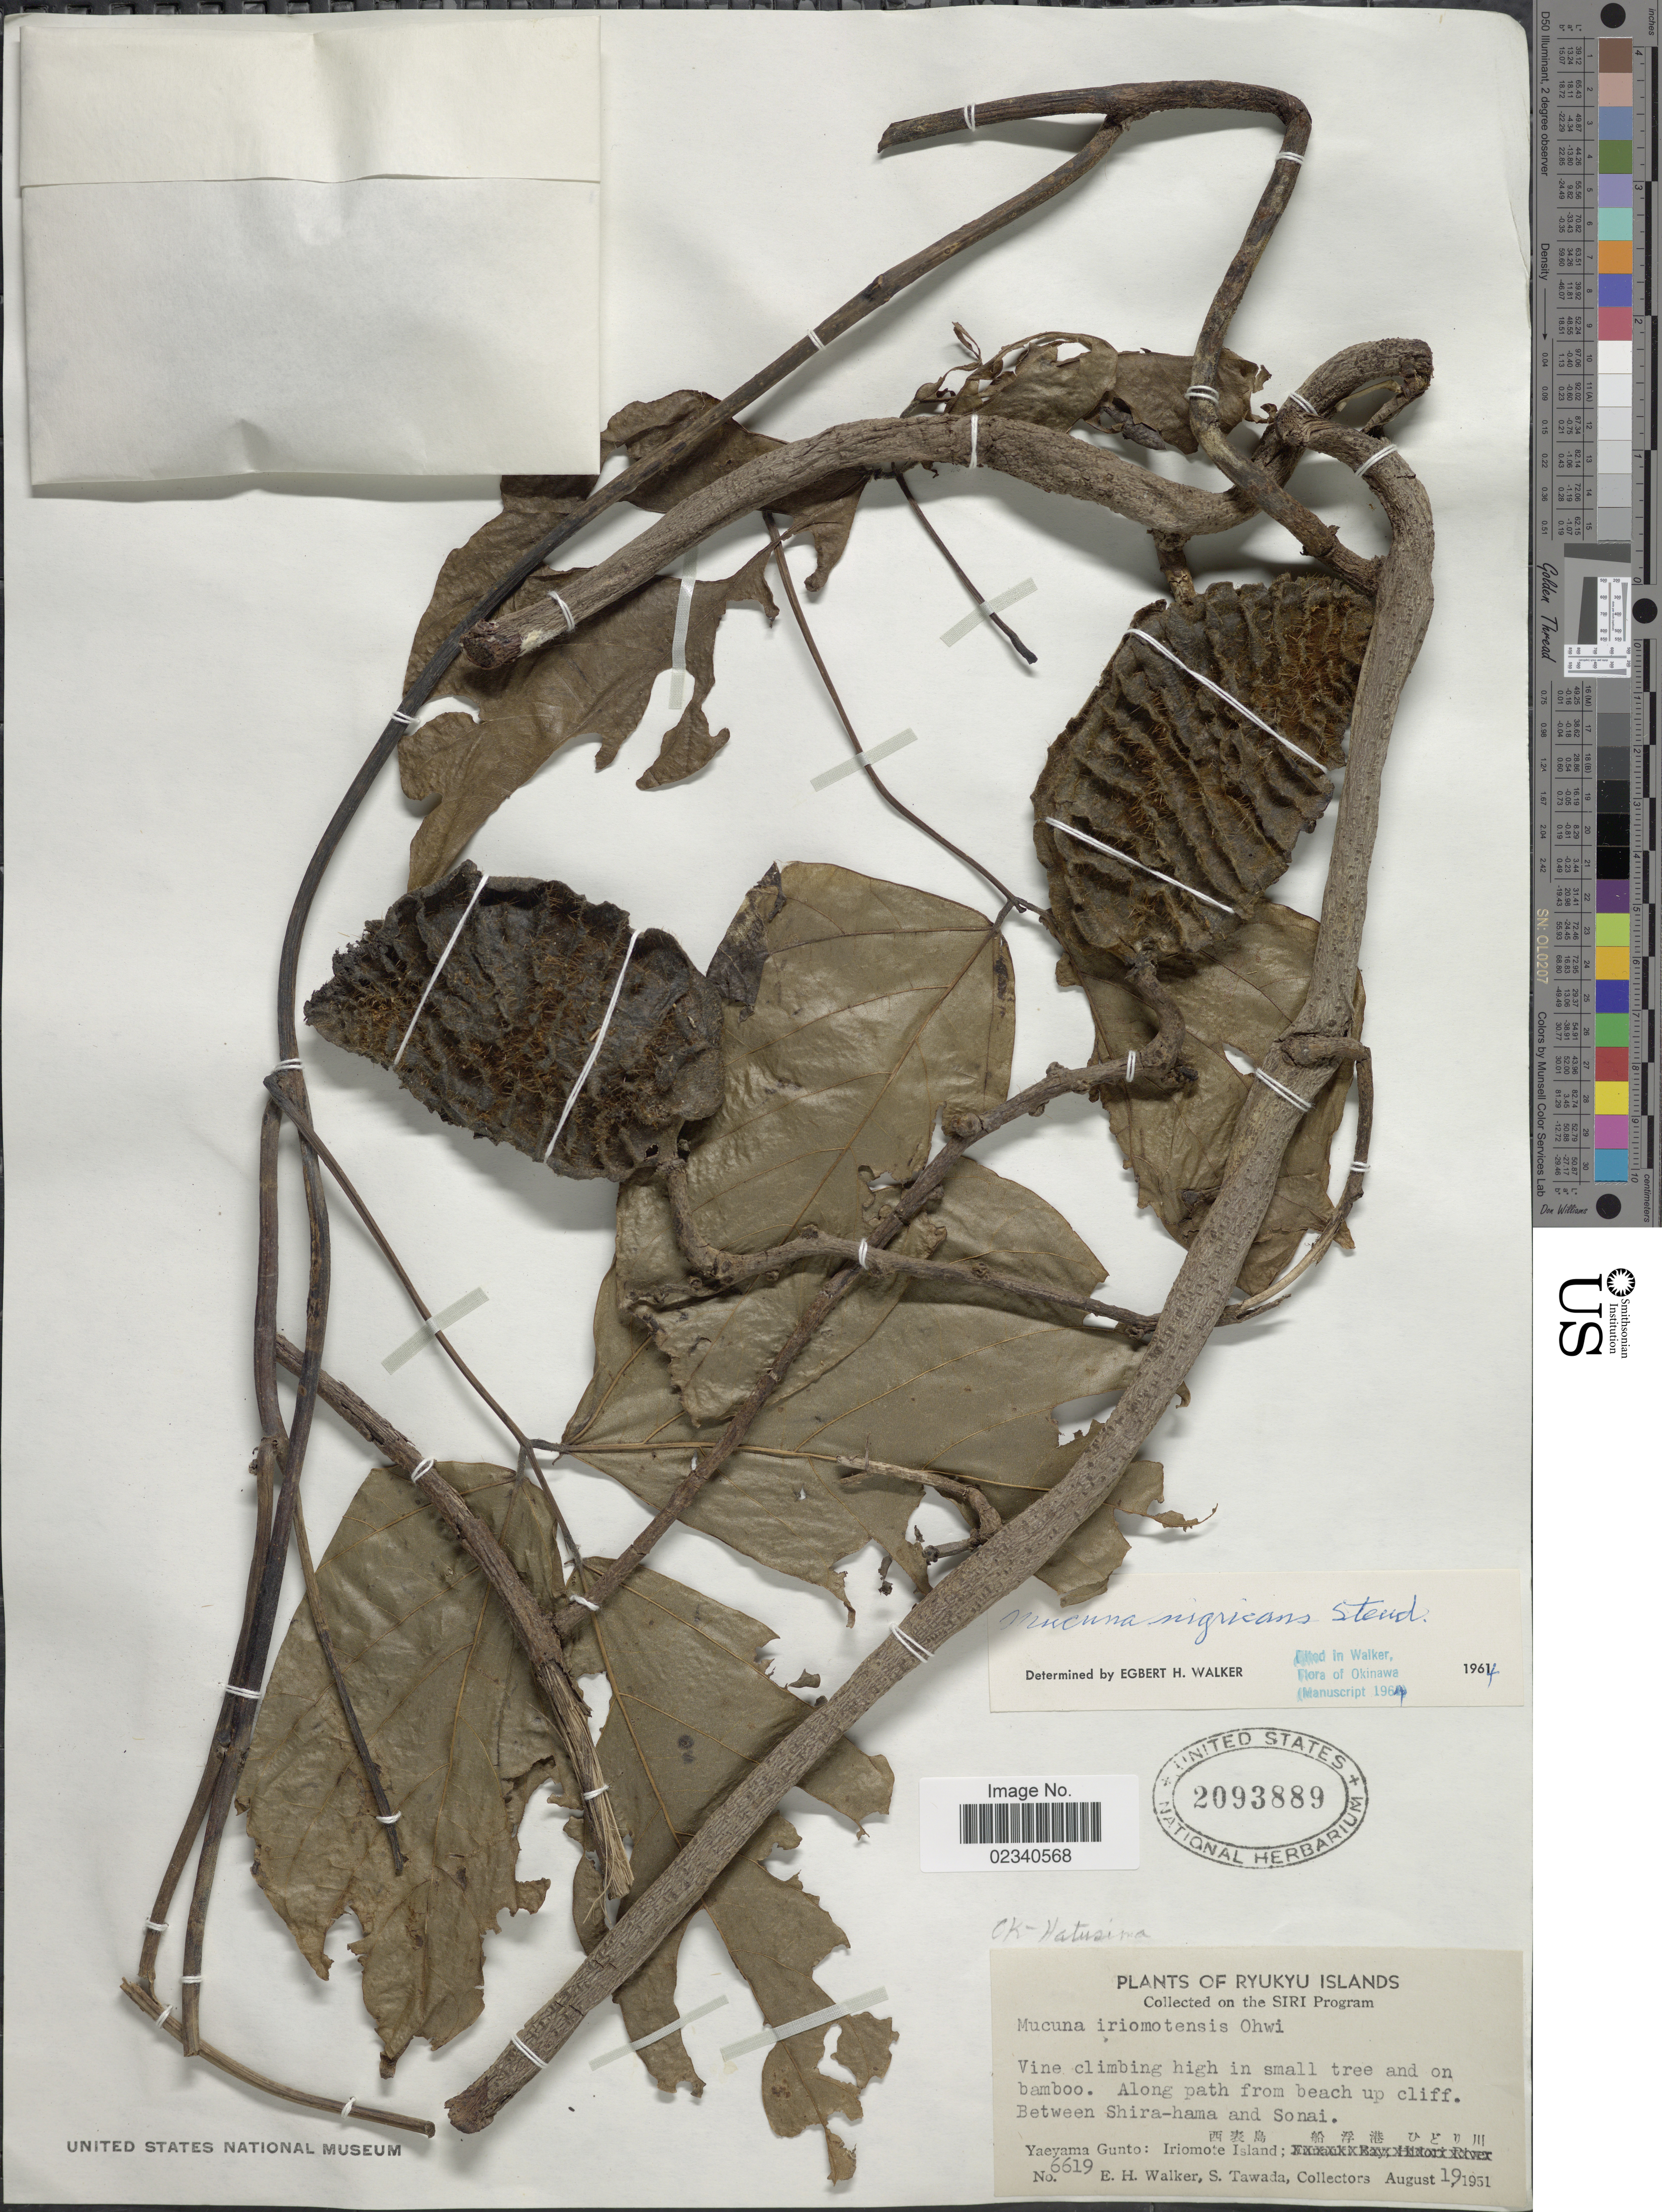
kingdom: Plantae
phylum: Tracheophyta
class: Magnoliopsida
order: Fabales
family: Fabaceae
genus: Mucuna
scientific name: Mucuna nigricans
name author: (Lour.) Steud.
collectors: E. H. Walker & S. Tawada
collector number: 6619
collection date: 1951-08-19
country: Japan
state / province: Okinawa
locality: Ryukyu Islands. Between Shira-hama and Sonai. Yaeyama Gunto: Iriomote Island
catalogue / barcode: US 2093889